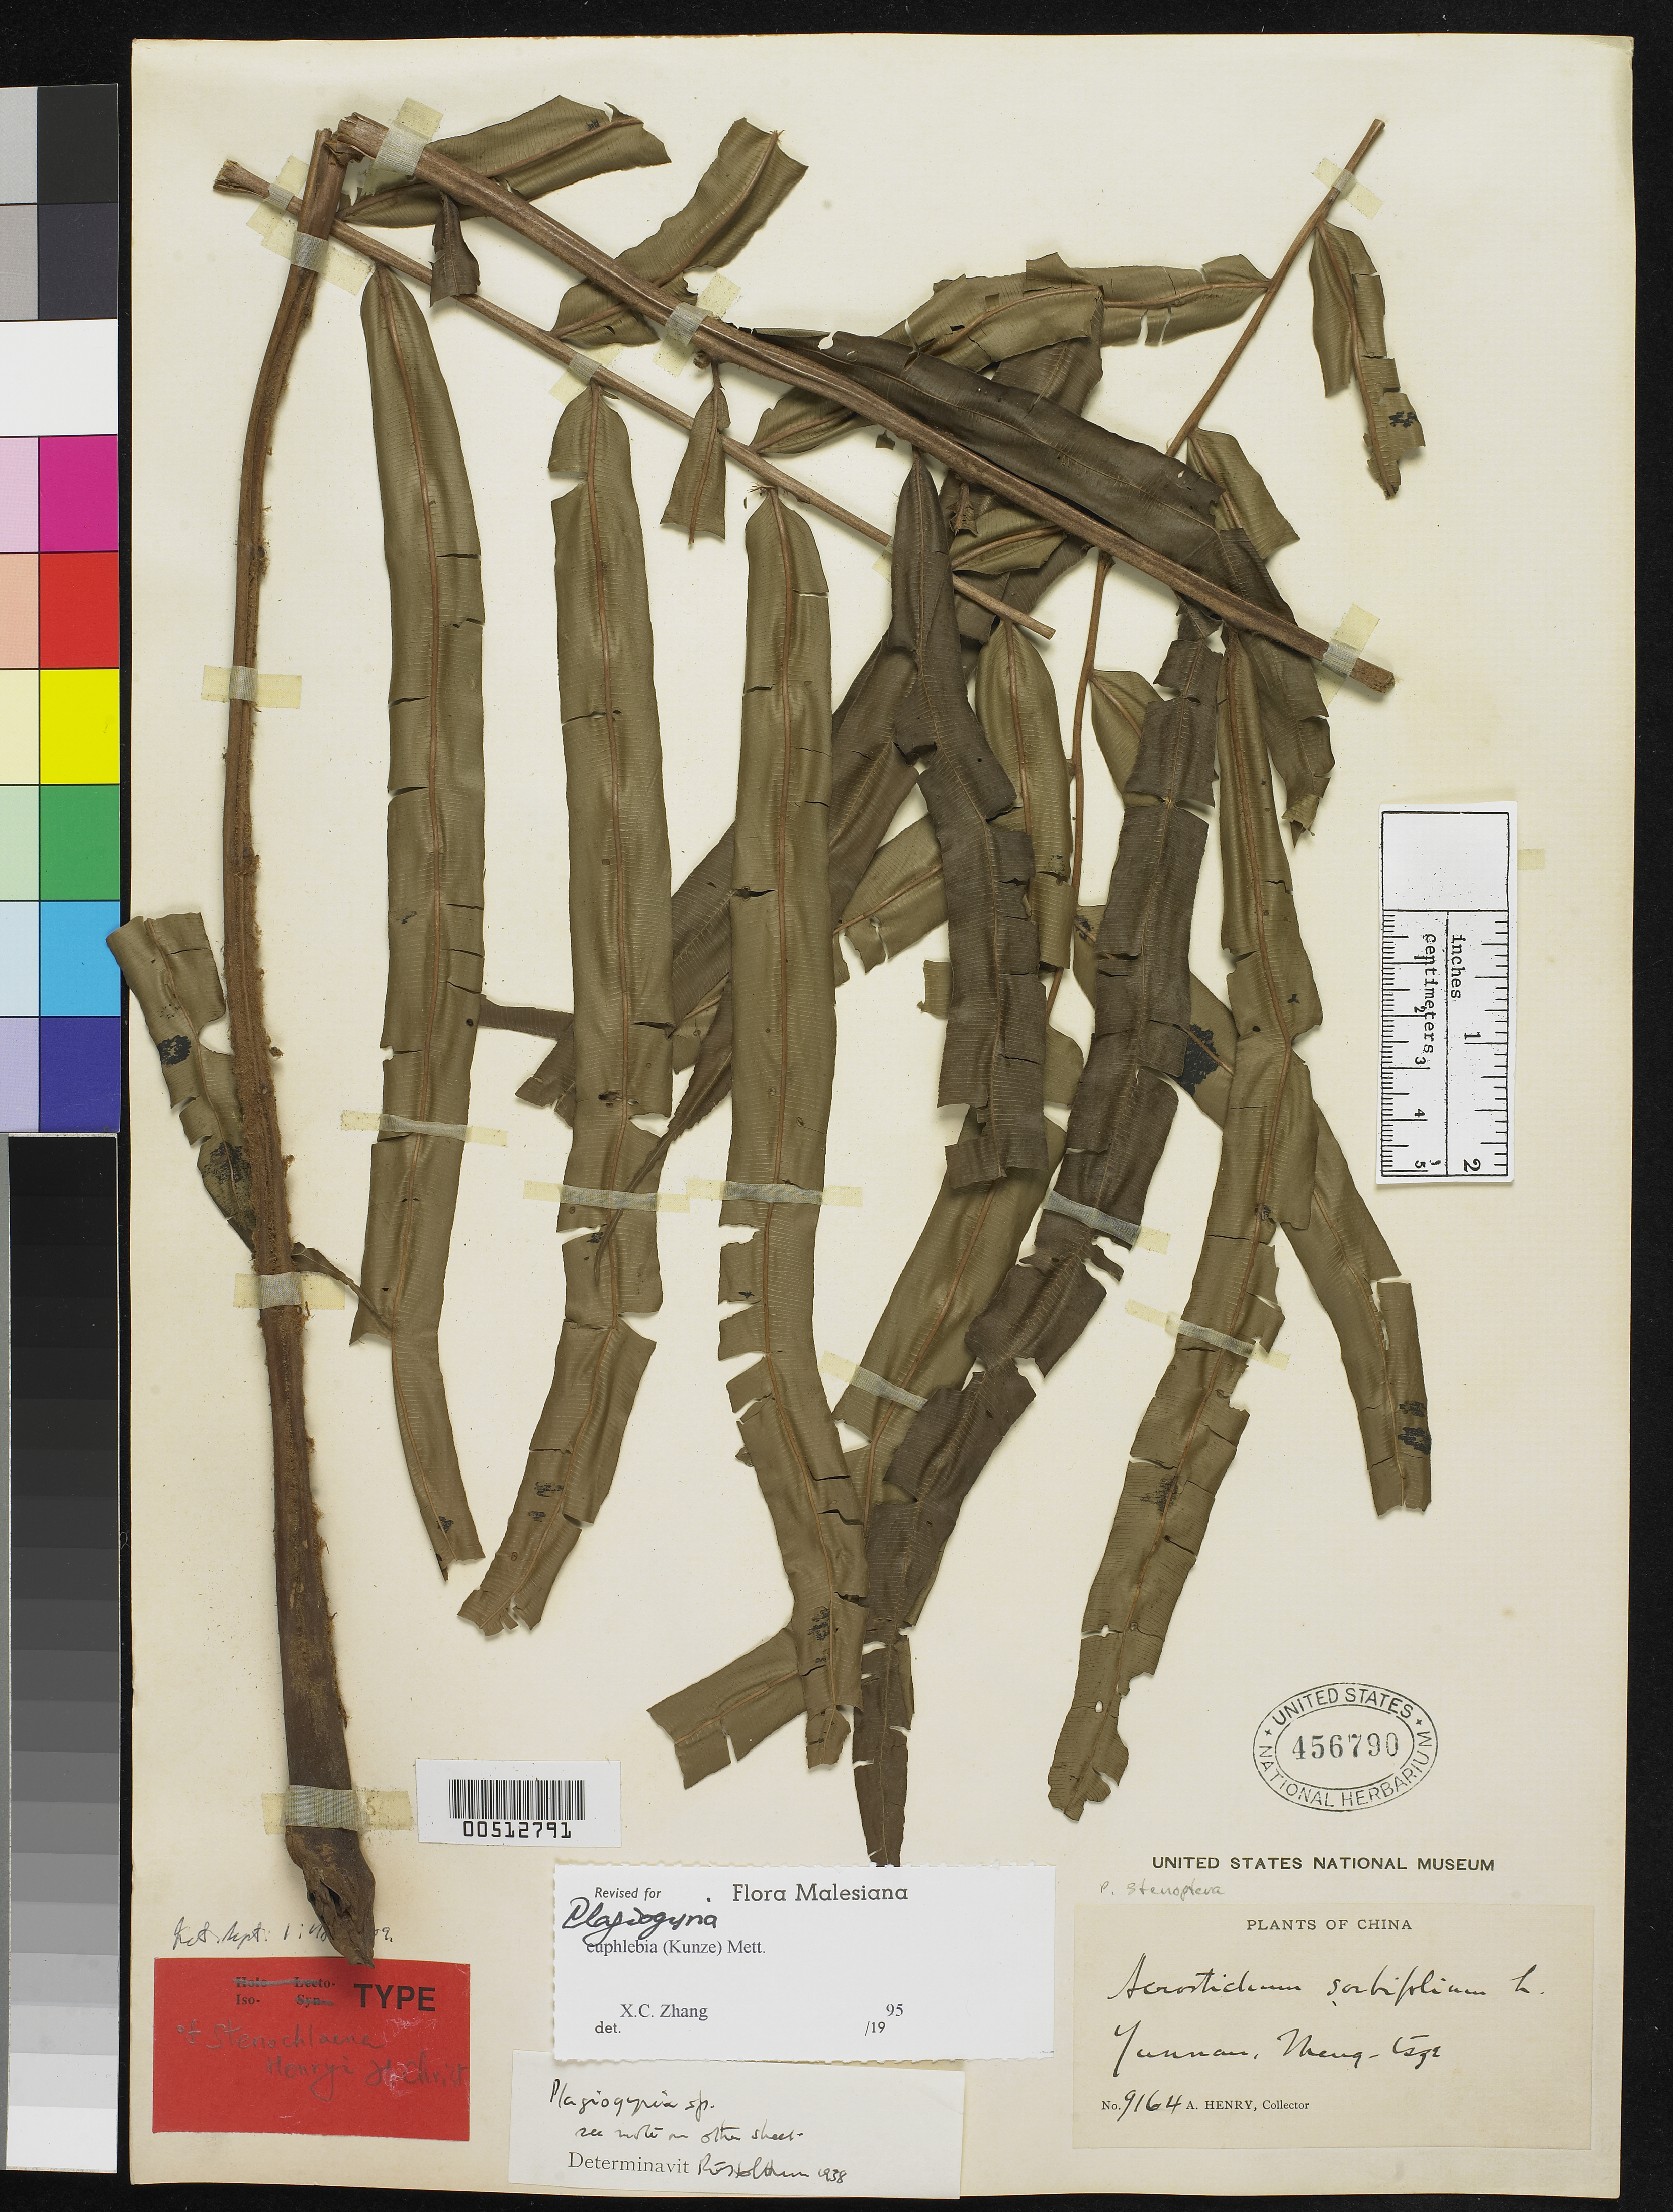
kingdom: Plantae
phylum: Tracheophyta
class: Polypodiopsida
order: Polypodiales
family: Blechnaceae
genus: Stenochlaena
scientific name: Stenochlaena henyri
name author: Christ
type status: Isotype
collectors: A. Henry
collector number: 9164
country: China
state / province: Yunnan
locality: Yunnan, Mengtze.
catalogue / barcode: US 456790